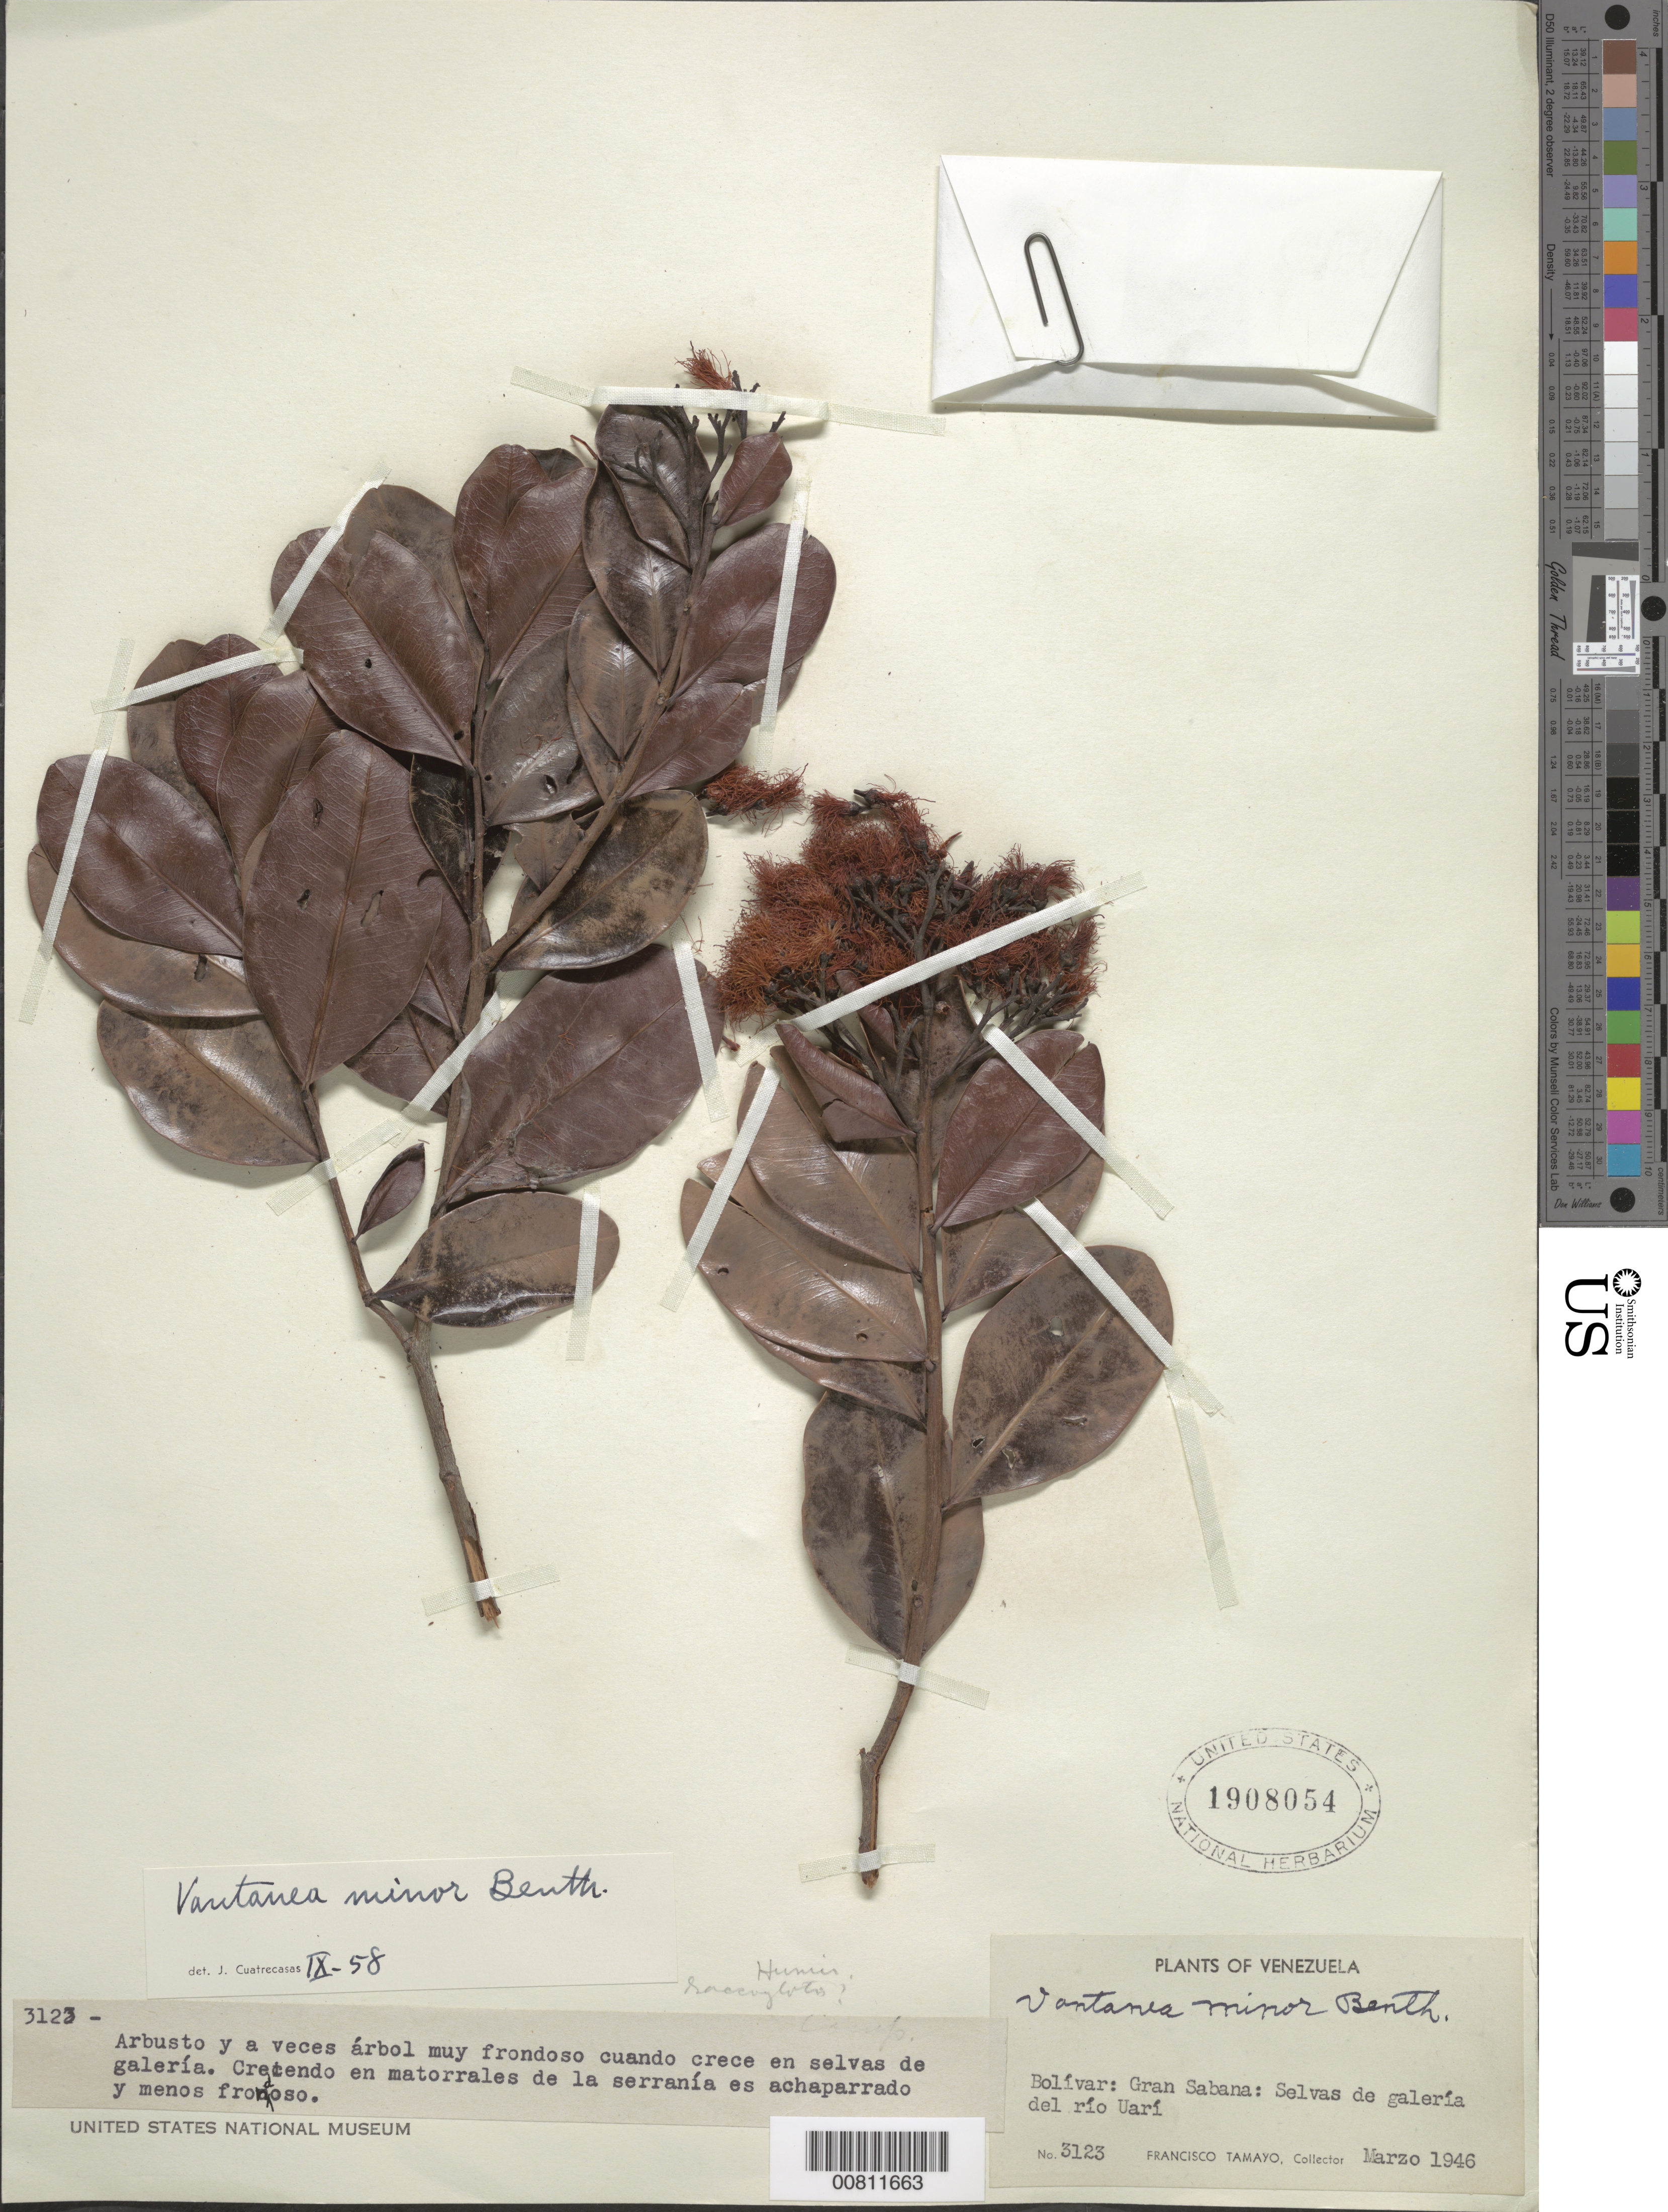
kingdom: Plantae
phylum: Tracheophyta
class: Magnoliopsida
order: Malpighiales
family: Humiriaceae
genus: Vantanea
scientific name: Vantanea minor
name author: Benth.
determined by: Cuatrecasas, J.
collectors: F. Tamayo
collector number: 3123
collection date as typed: Mar-46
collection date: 1946-03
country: Venezuela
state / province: Bolívar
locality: Gran Sabana, Río Uarí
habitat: Selvas de galería del rio, creciendo en matorrales de la serranía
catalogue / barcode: US 1908054